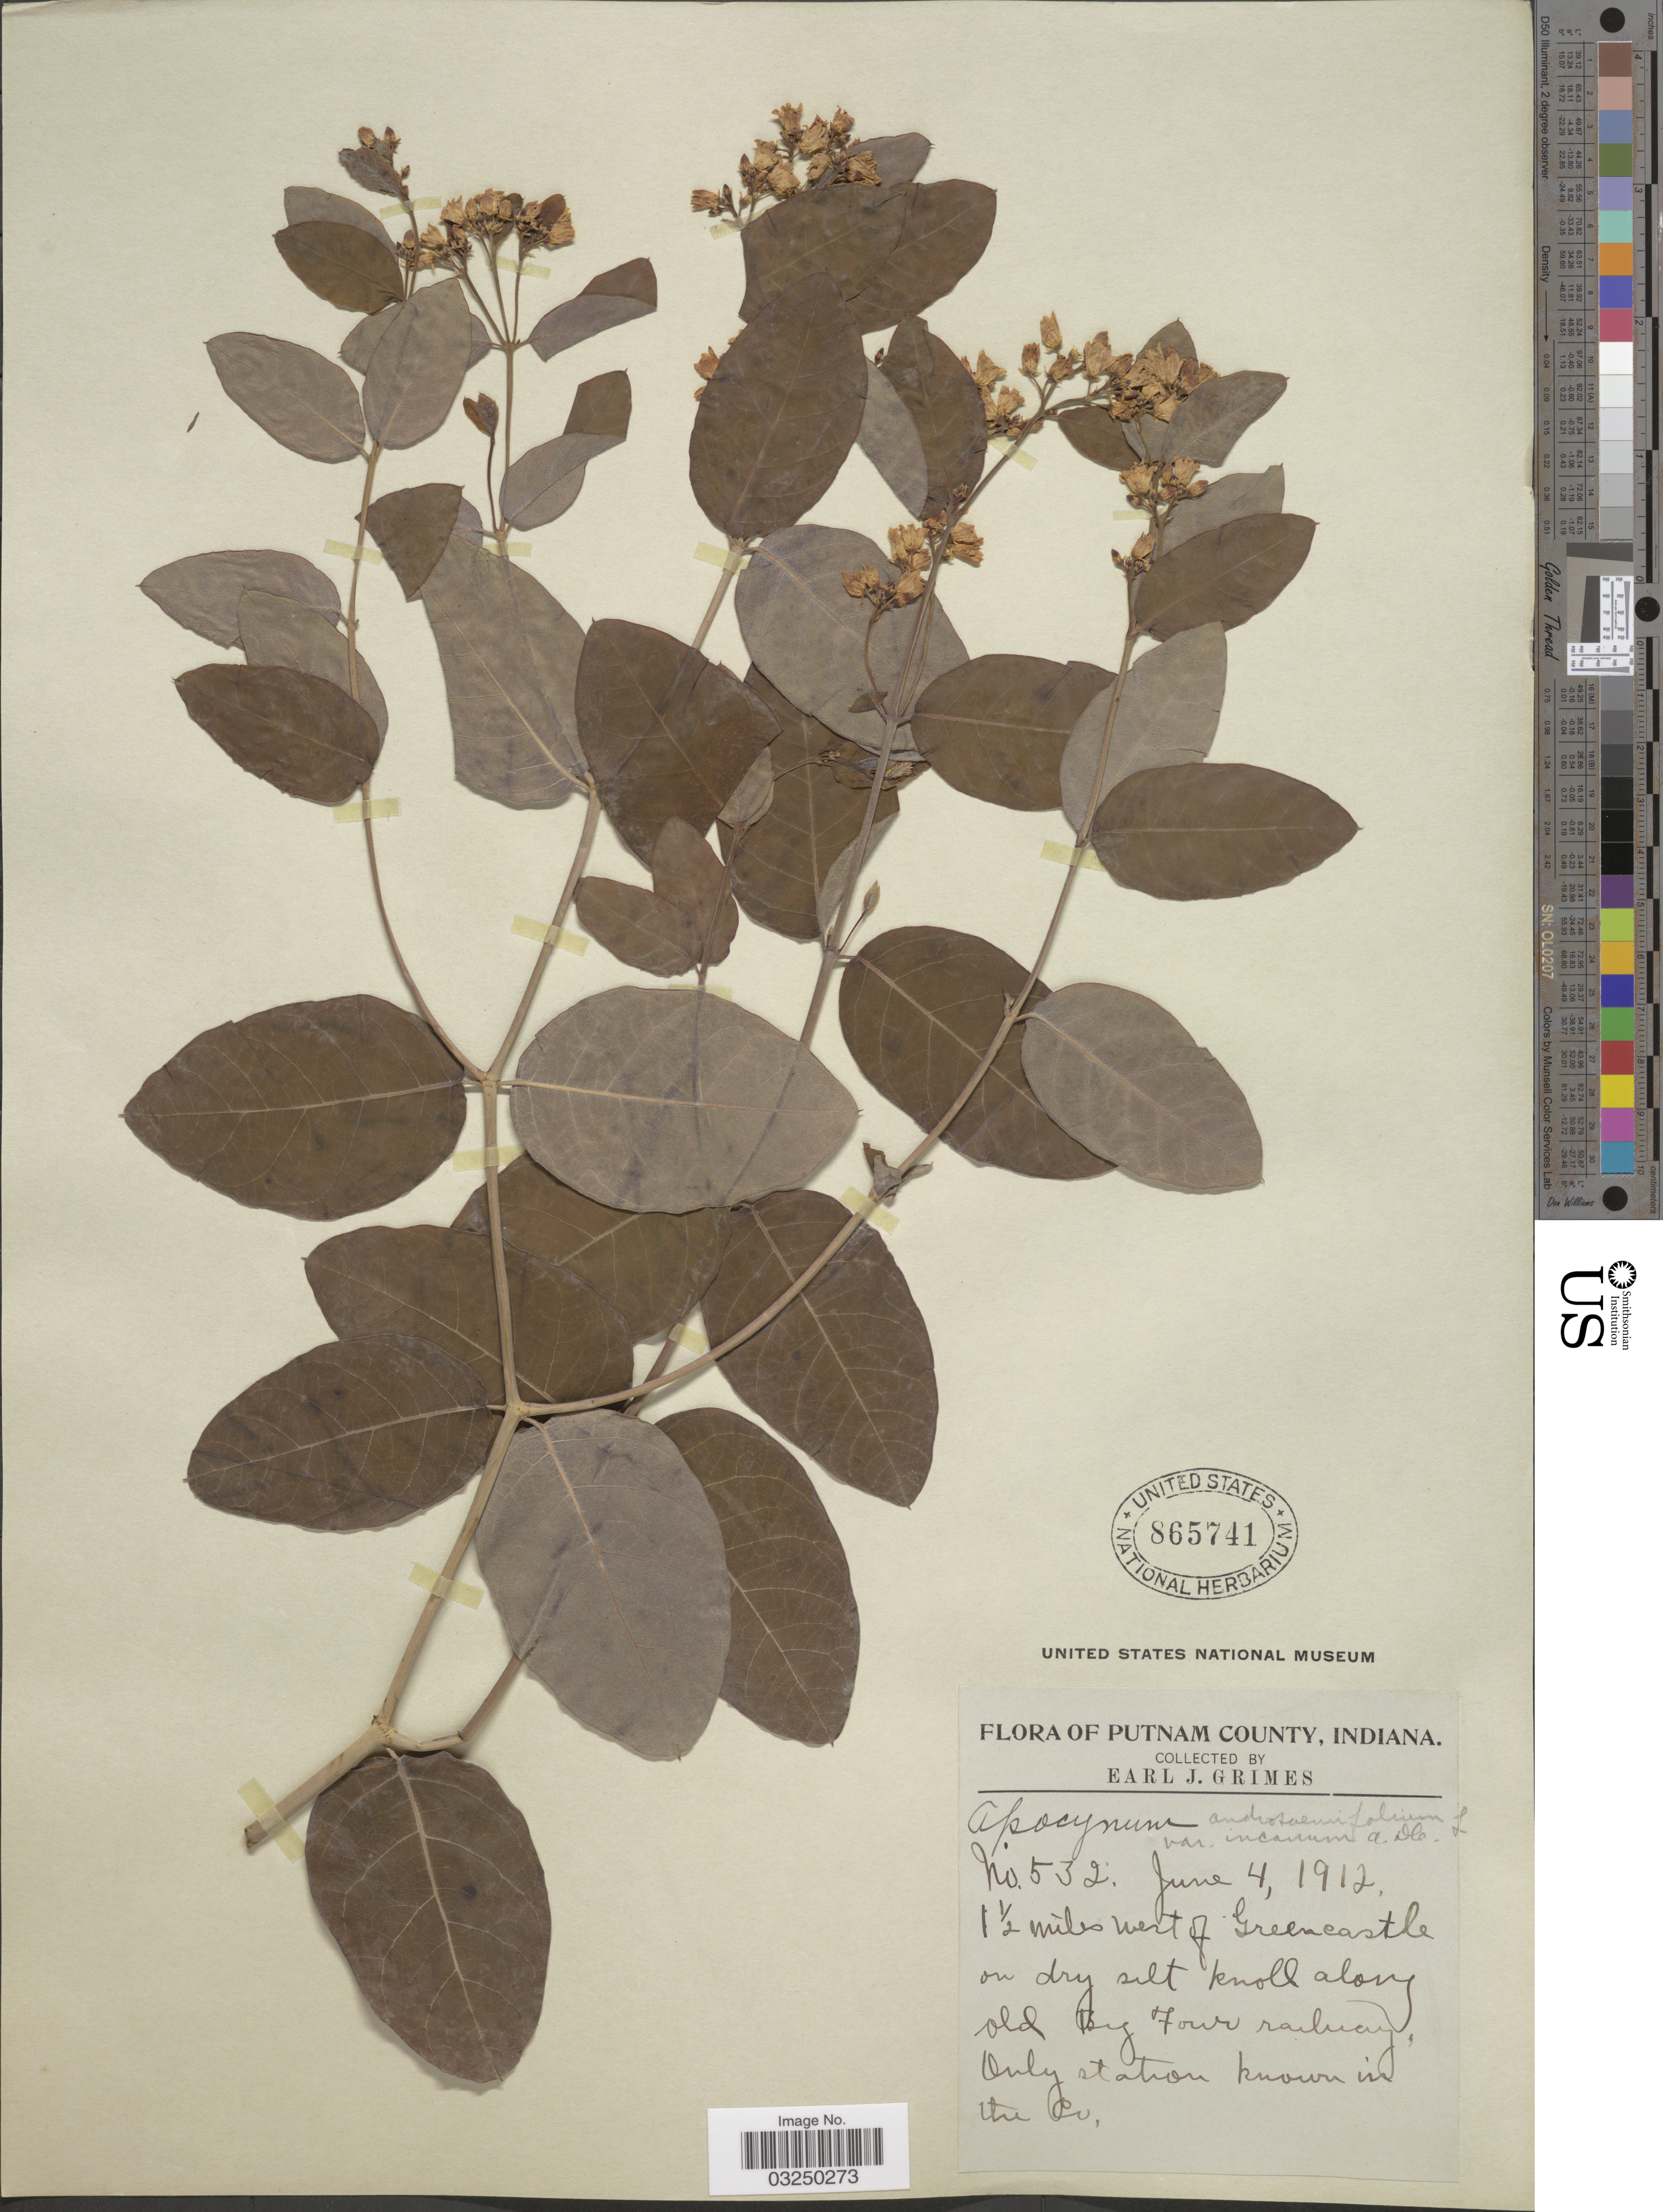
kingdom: Plantae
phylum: Tracheophyta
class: Magnoliopsida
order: Gentianales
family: Apocynaceae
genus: Apocynum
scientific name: Apocynum sp.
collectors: E. J. Grimes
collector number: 532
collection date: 1912-06-04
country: United States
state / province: Indiana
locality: Putnam County, 1½ miles west of Greencastle on dry silt knoll along old Big Four railway.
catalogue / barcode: US 865741